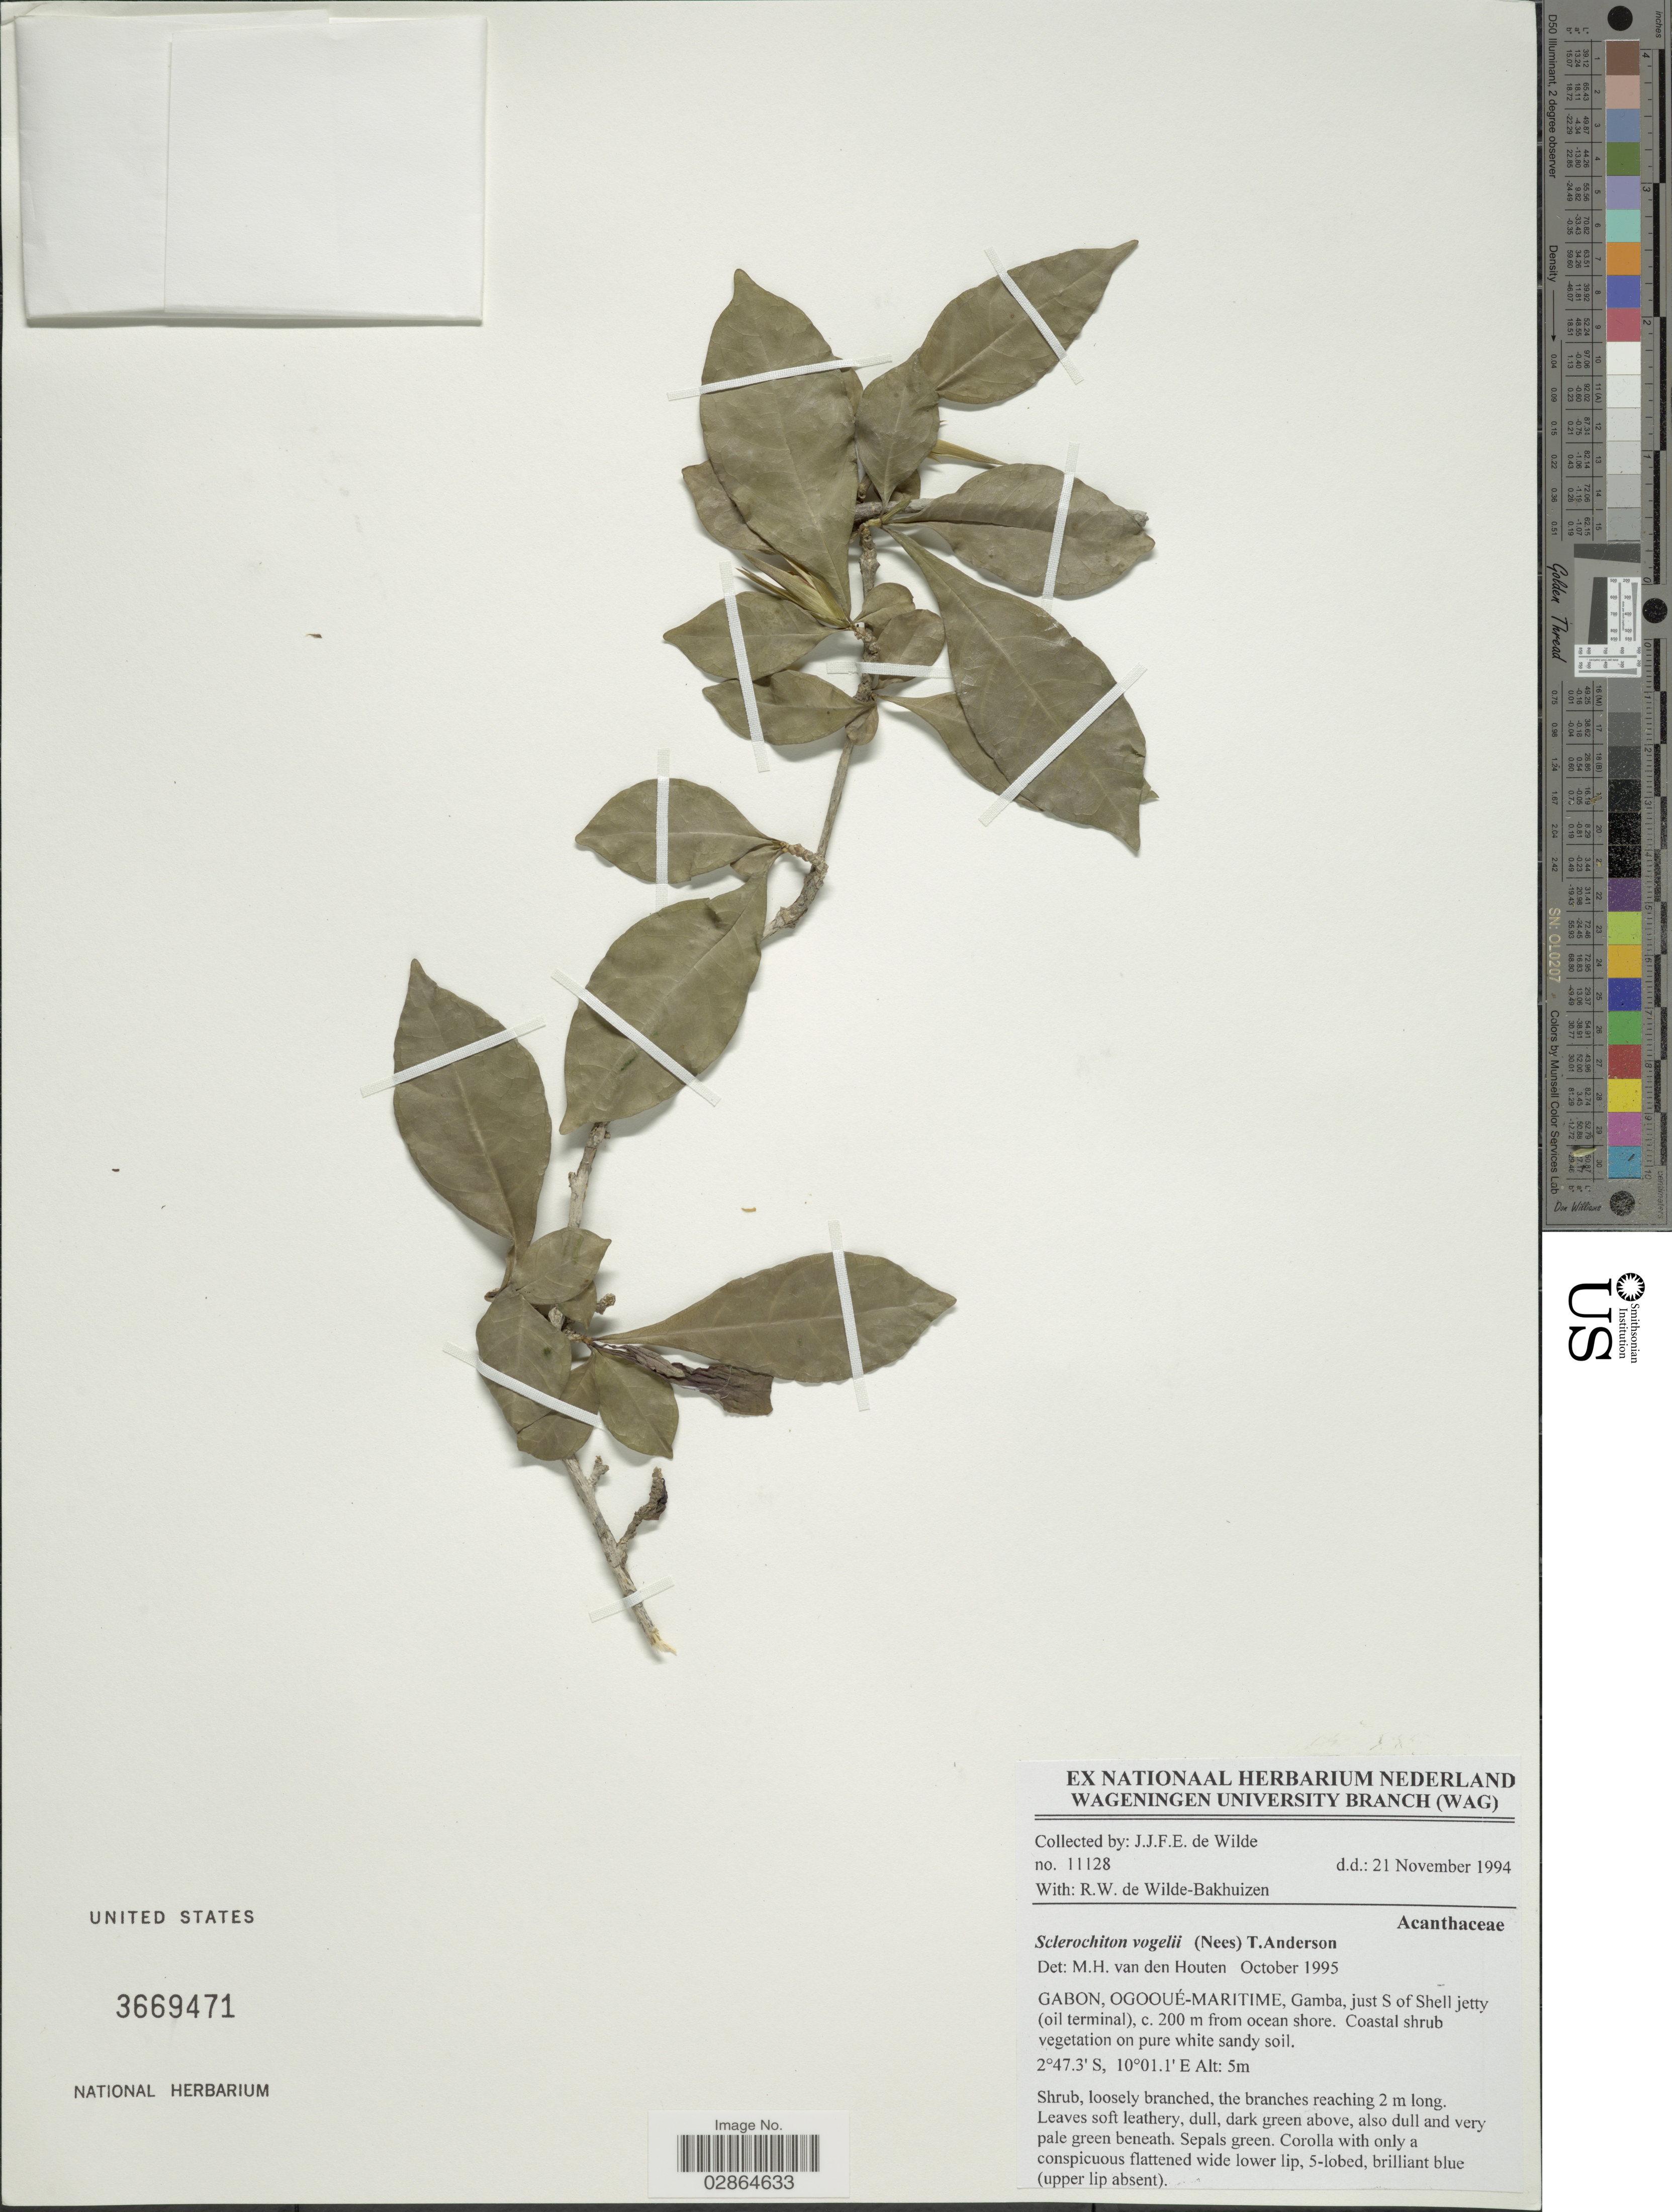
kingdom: Plantae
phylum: Tracheophyta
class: Magnoliopsida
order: Lamiales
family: Acanthaceae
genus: Sclerochiton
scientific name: Sclerochiton vogelii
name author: (Nees) T. Anderson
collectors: J.J. de Wilde & R. Wilde-Bakhuizen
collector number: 11128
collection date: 1994-11-21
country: Gabon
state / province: Ogooue-Maritime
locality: Gamba, just S of Shell jetty (oil terminal), c. 200 m from ocean shore.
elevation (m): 5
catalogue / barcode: US 3669471